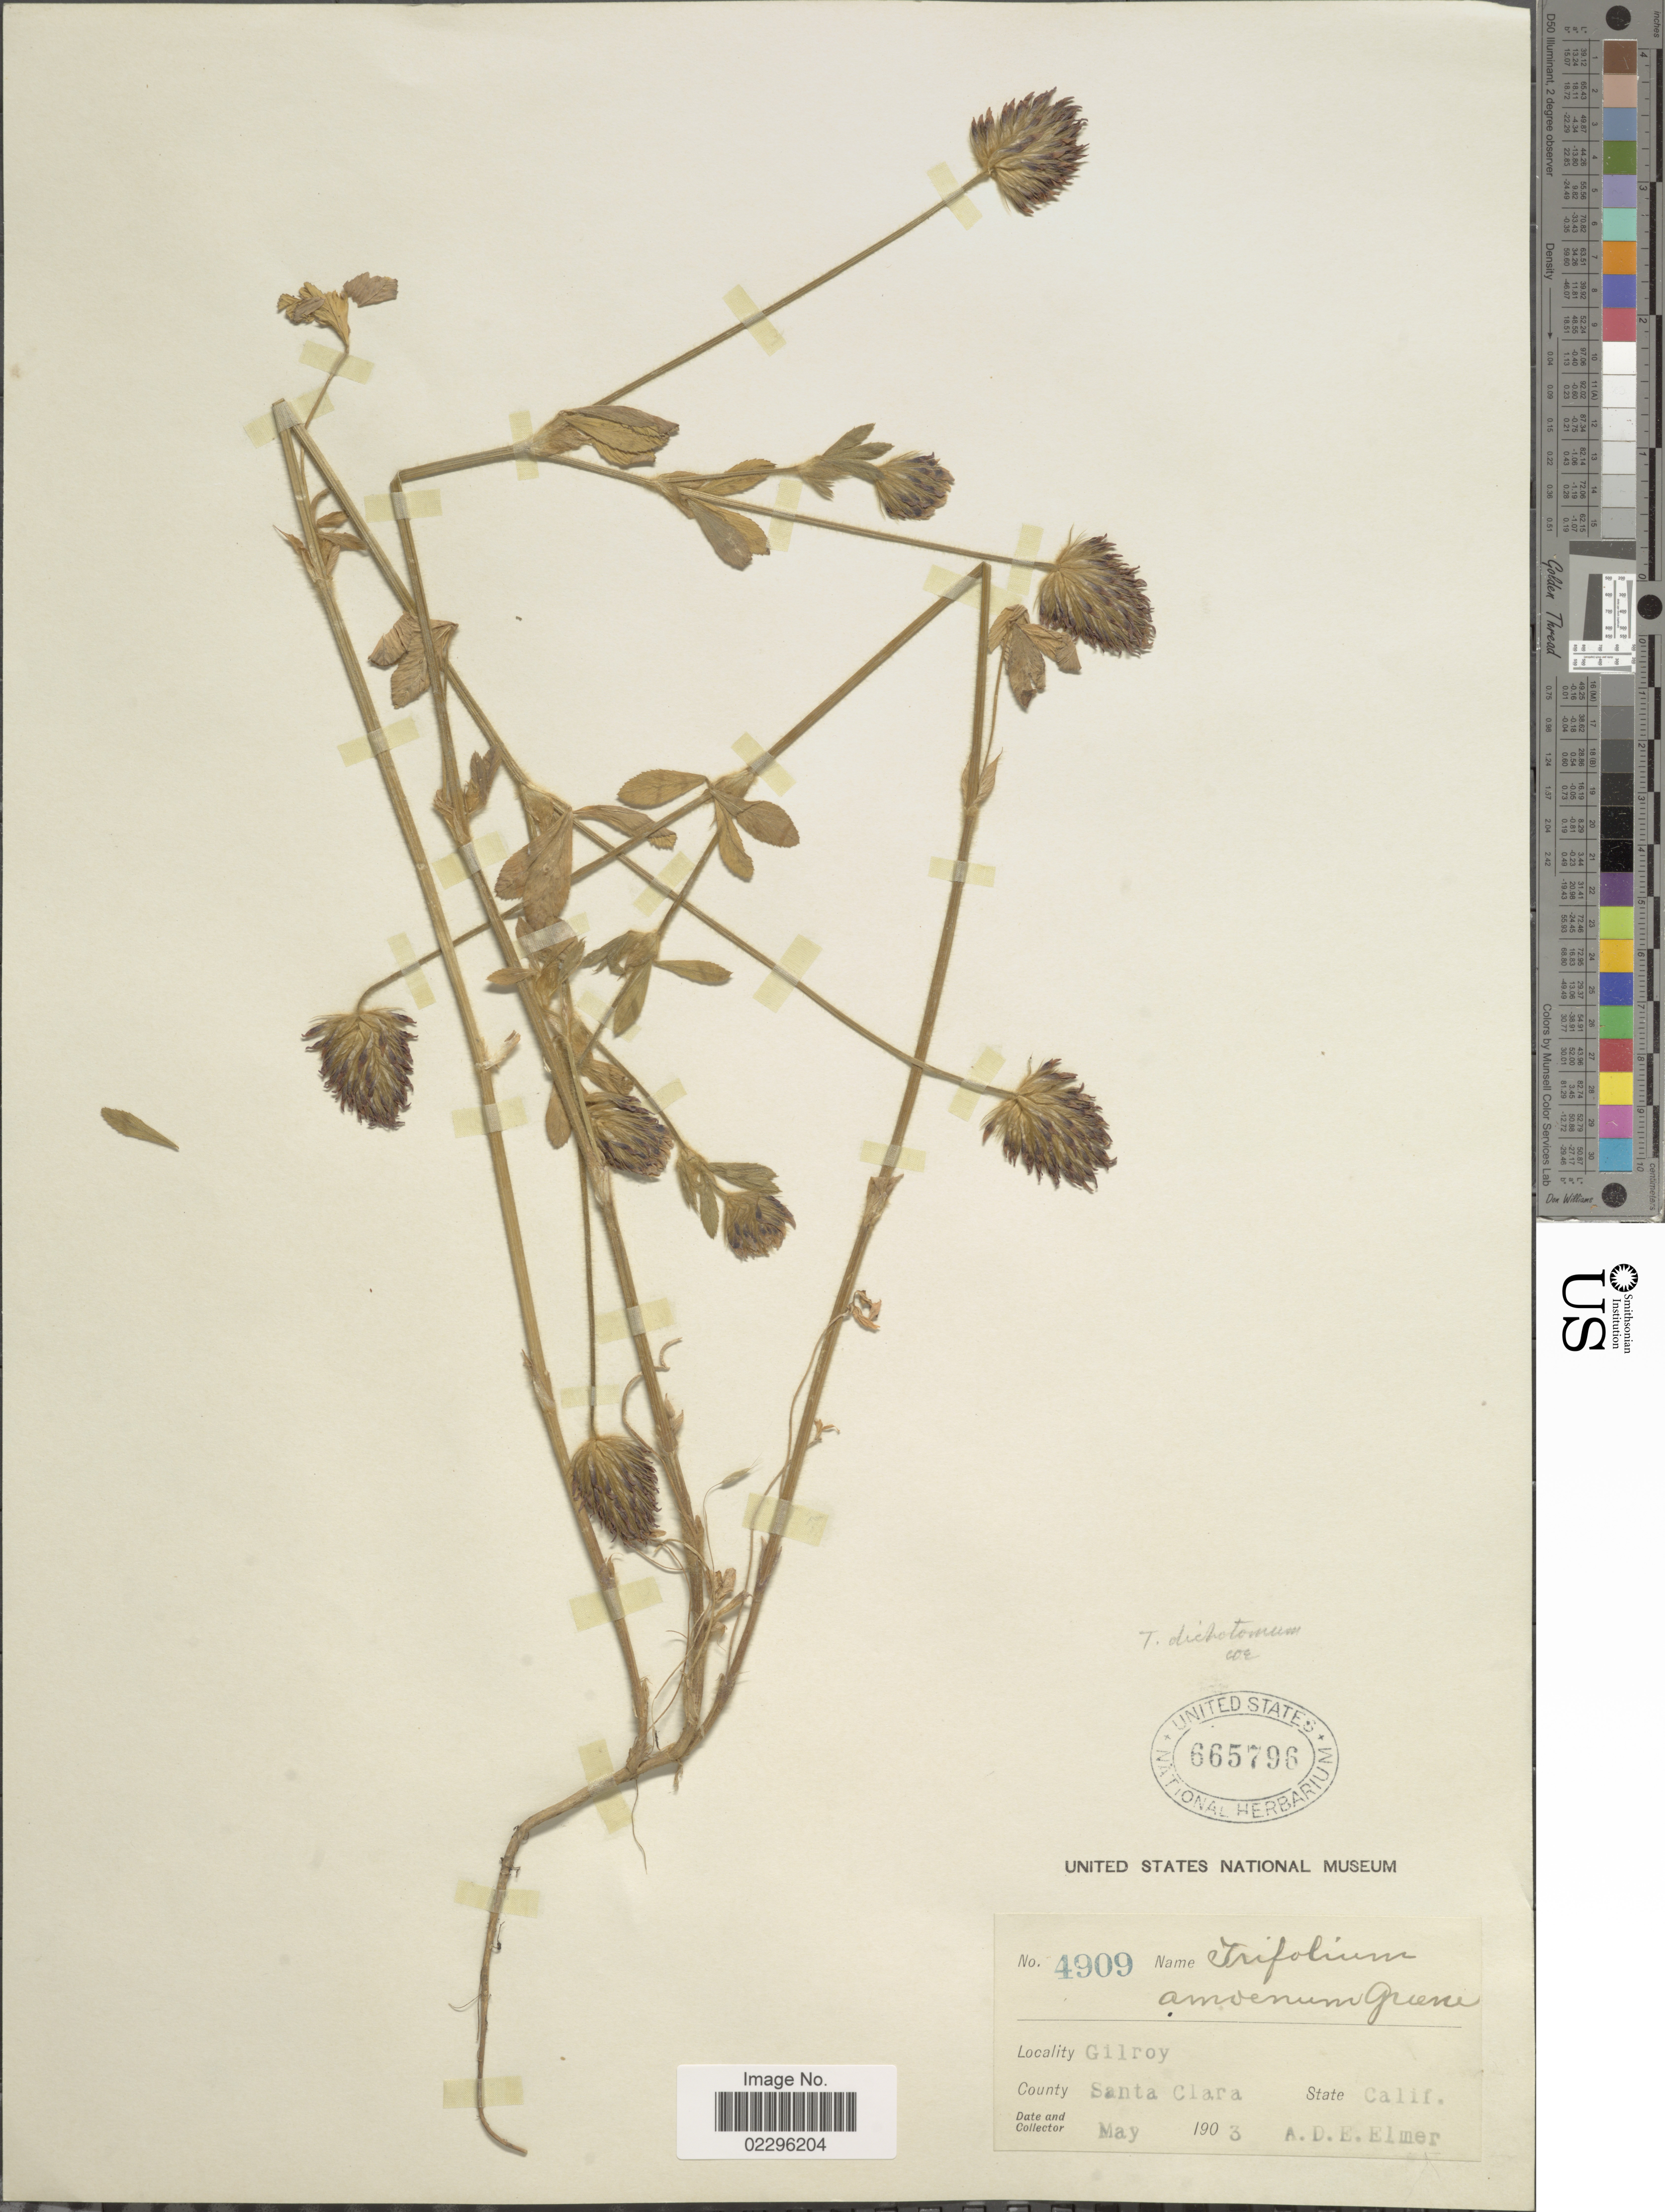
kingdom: Plantae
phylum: Tracheophyta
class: Magnoliopsida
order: Fabales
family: Fabaceae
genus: Trifolium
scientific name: Trifolium dichotomum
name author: Hook. & Arn.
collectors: A. D. E. Elmer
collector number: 4909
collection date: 1903-05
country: United States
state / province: California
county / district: Santa Clara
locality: Gilroy, County Santa Clara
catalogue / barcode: US 665796